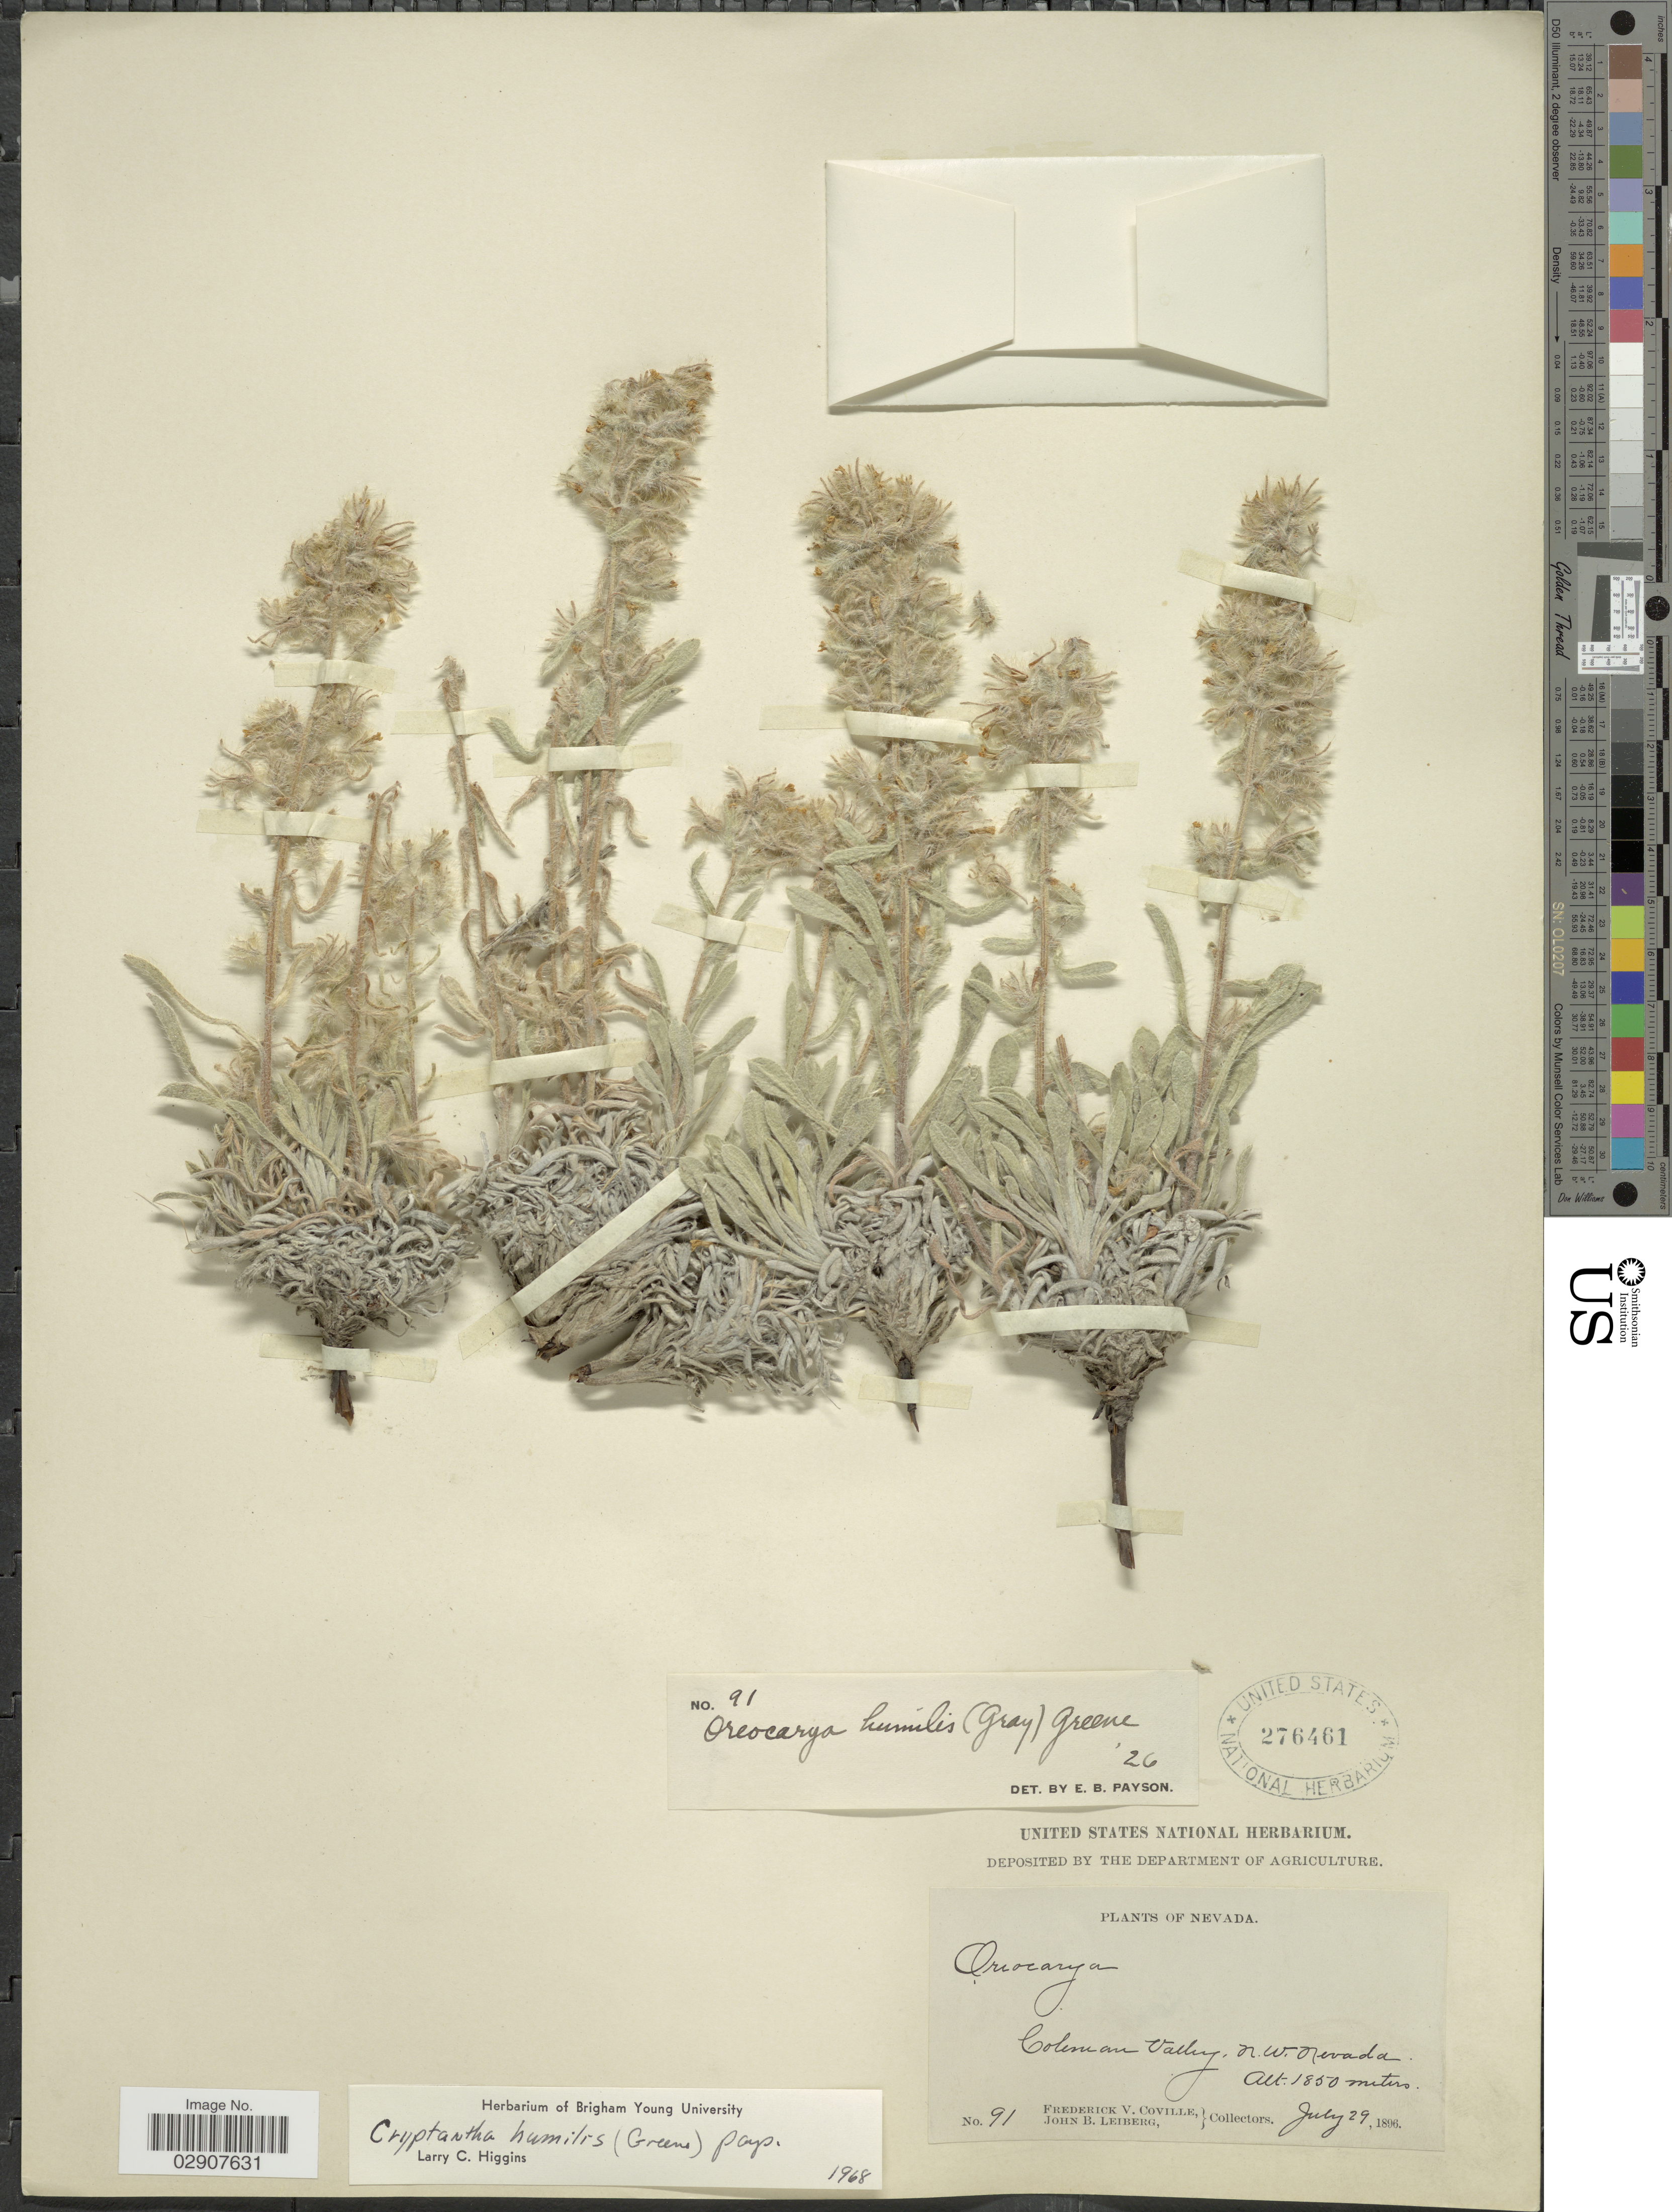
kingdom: Plantae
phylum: Tracheophyta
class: Magnoliopsida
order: Boraginales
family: Boraginaceae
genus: Cryptantha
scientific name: Cryptantha humilis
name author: (Greene) Payson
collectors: F. V. Coville & J. B. Leiberg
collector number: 91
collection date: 1896-07-29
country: United States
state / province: Nevada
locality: Coleman Valley, n.w. Nevada.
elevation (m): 1850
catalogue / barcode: US 276461